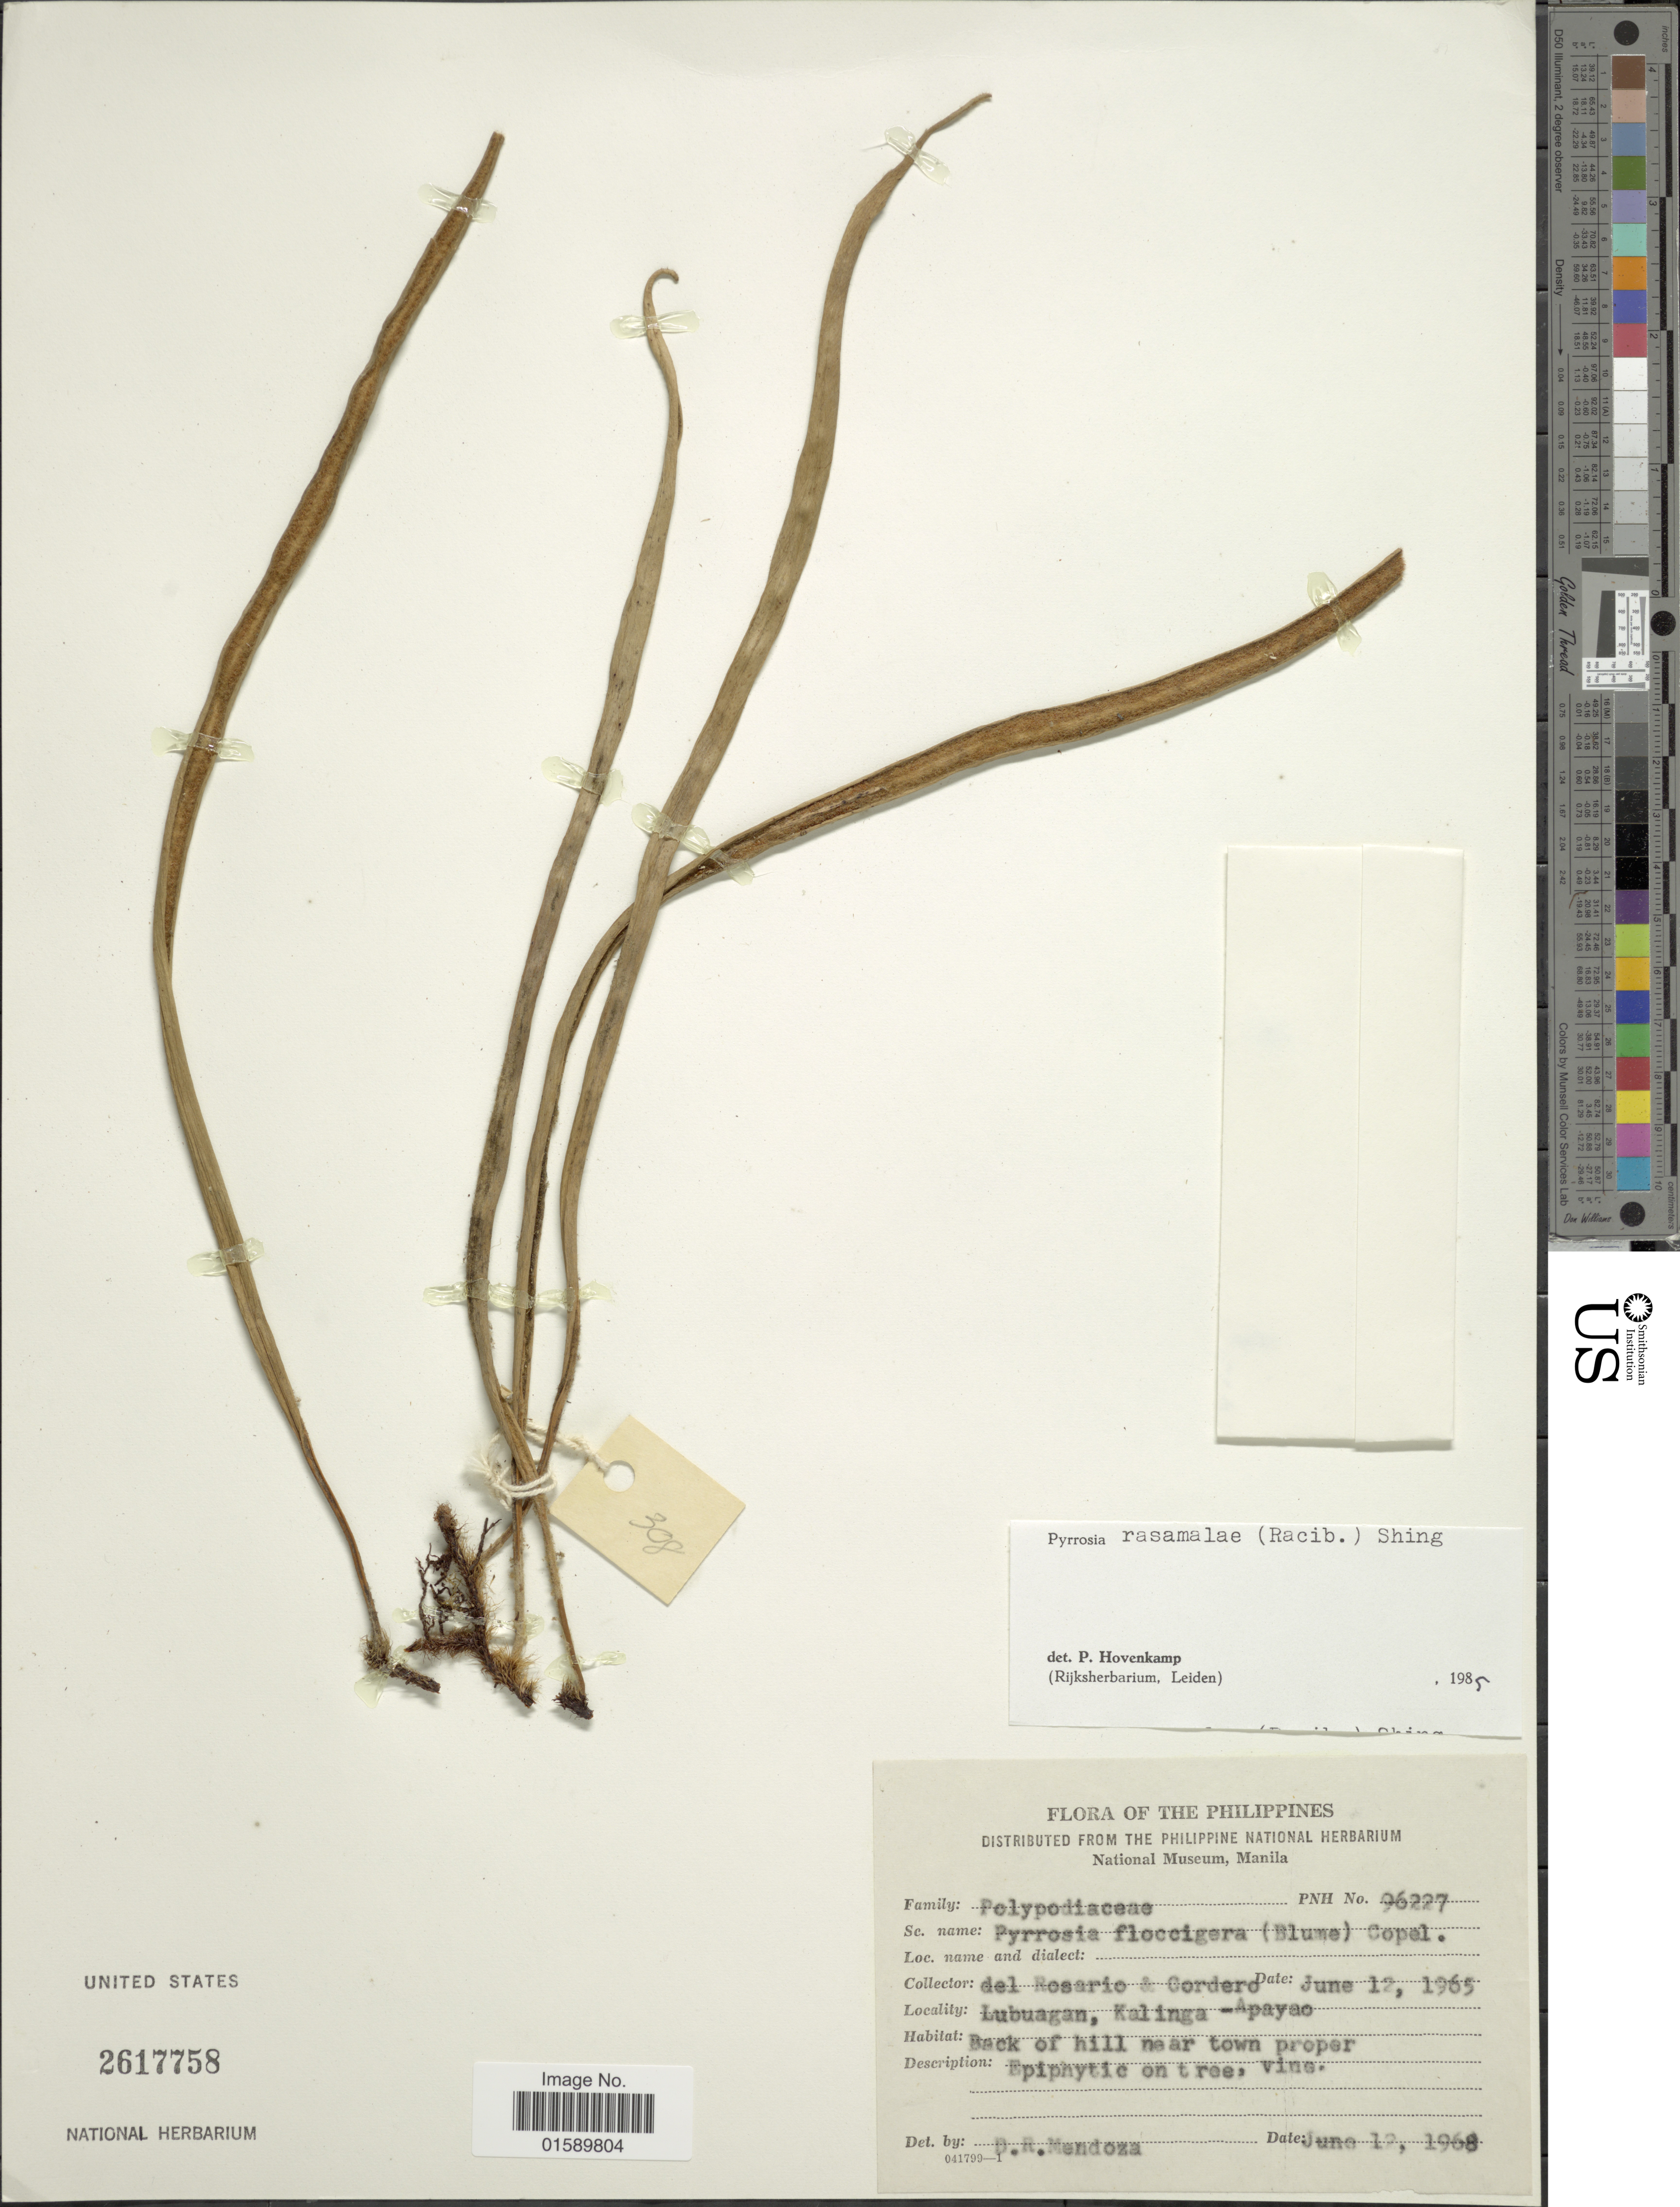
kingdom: Plantae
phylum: Tracheophyta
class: Polypodiopsida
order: Polypodiales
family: Polypodiaceae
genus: Pyrrosia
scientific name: Pyrrosia rasamalae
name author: (Racib.) K.H. Shing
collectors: Rosario del & -. Cordero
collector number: PNH 96227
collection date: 1965-06-12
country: Philippines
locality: Lubuagan, Kalinga-Apayao.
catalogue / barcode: US 2617758